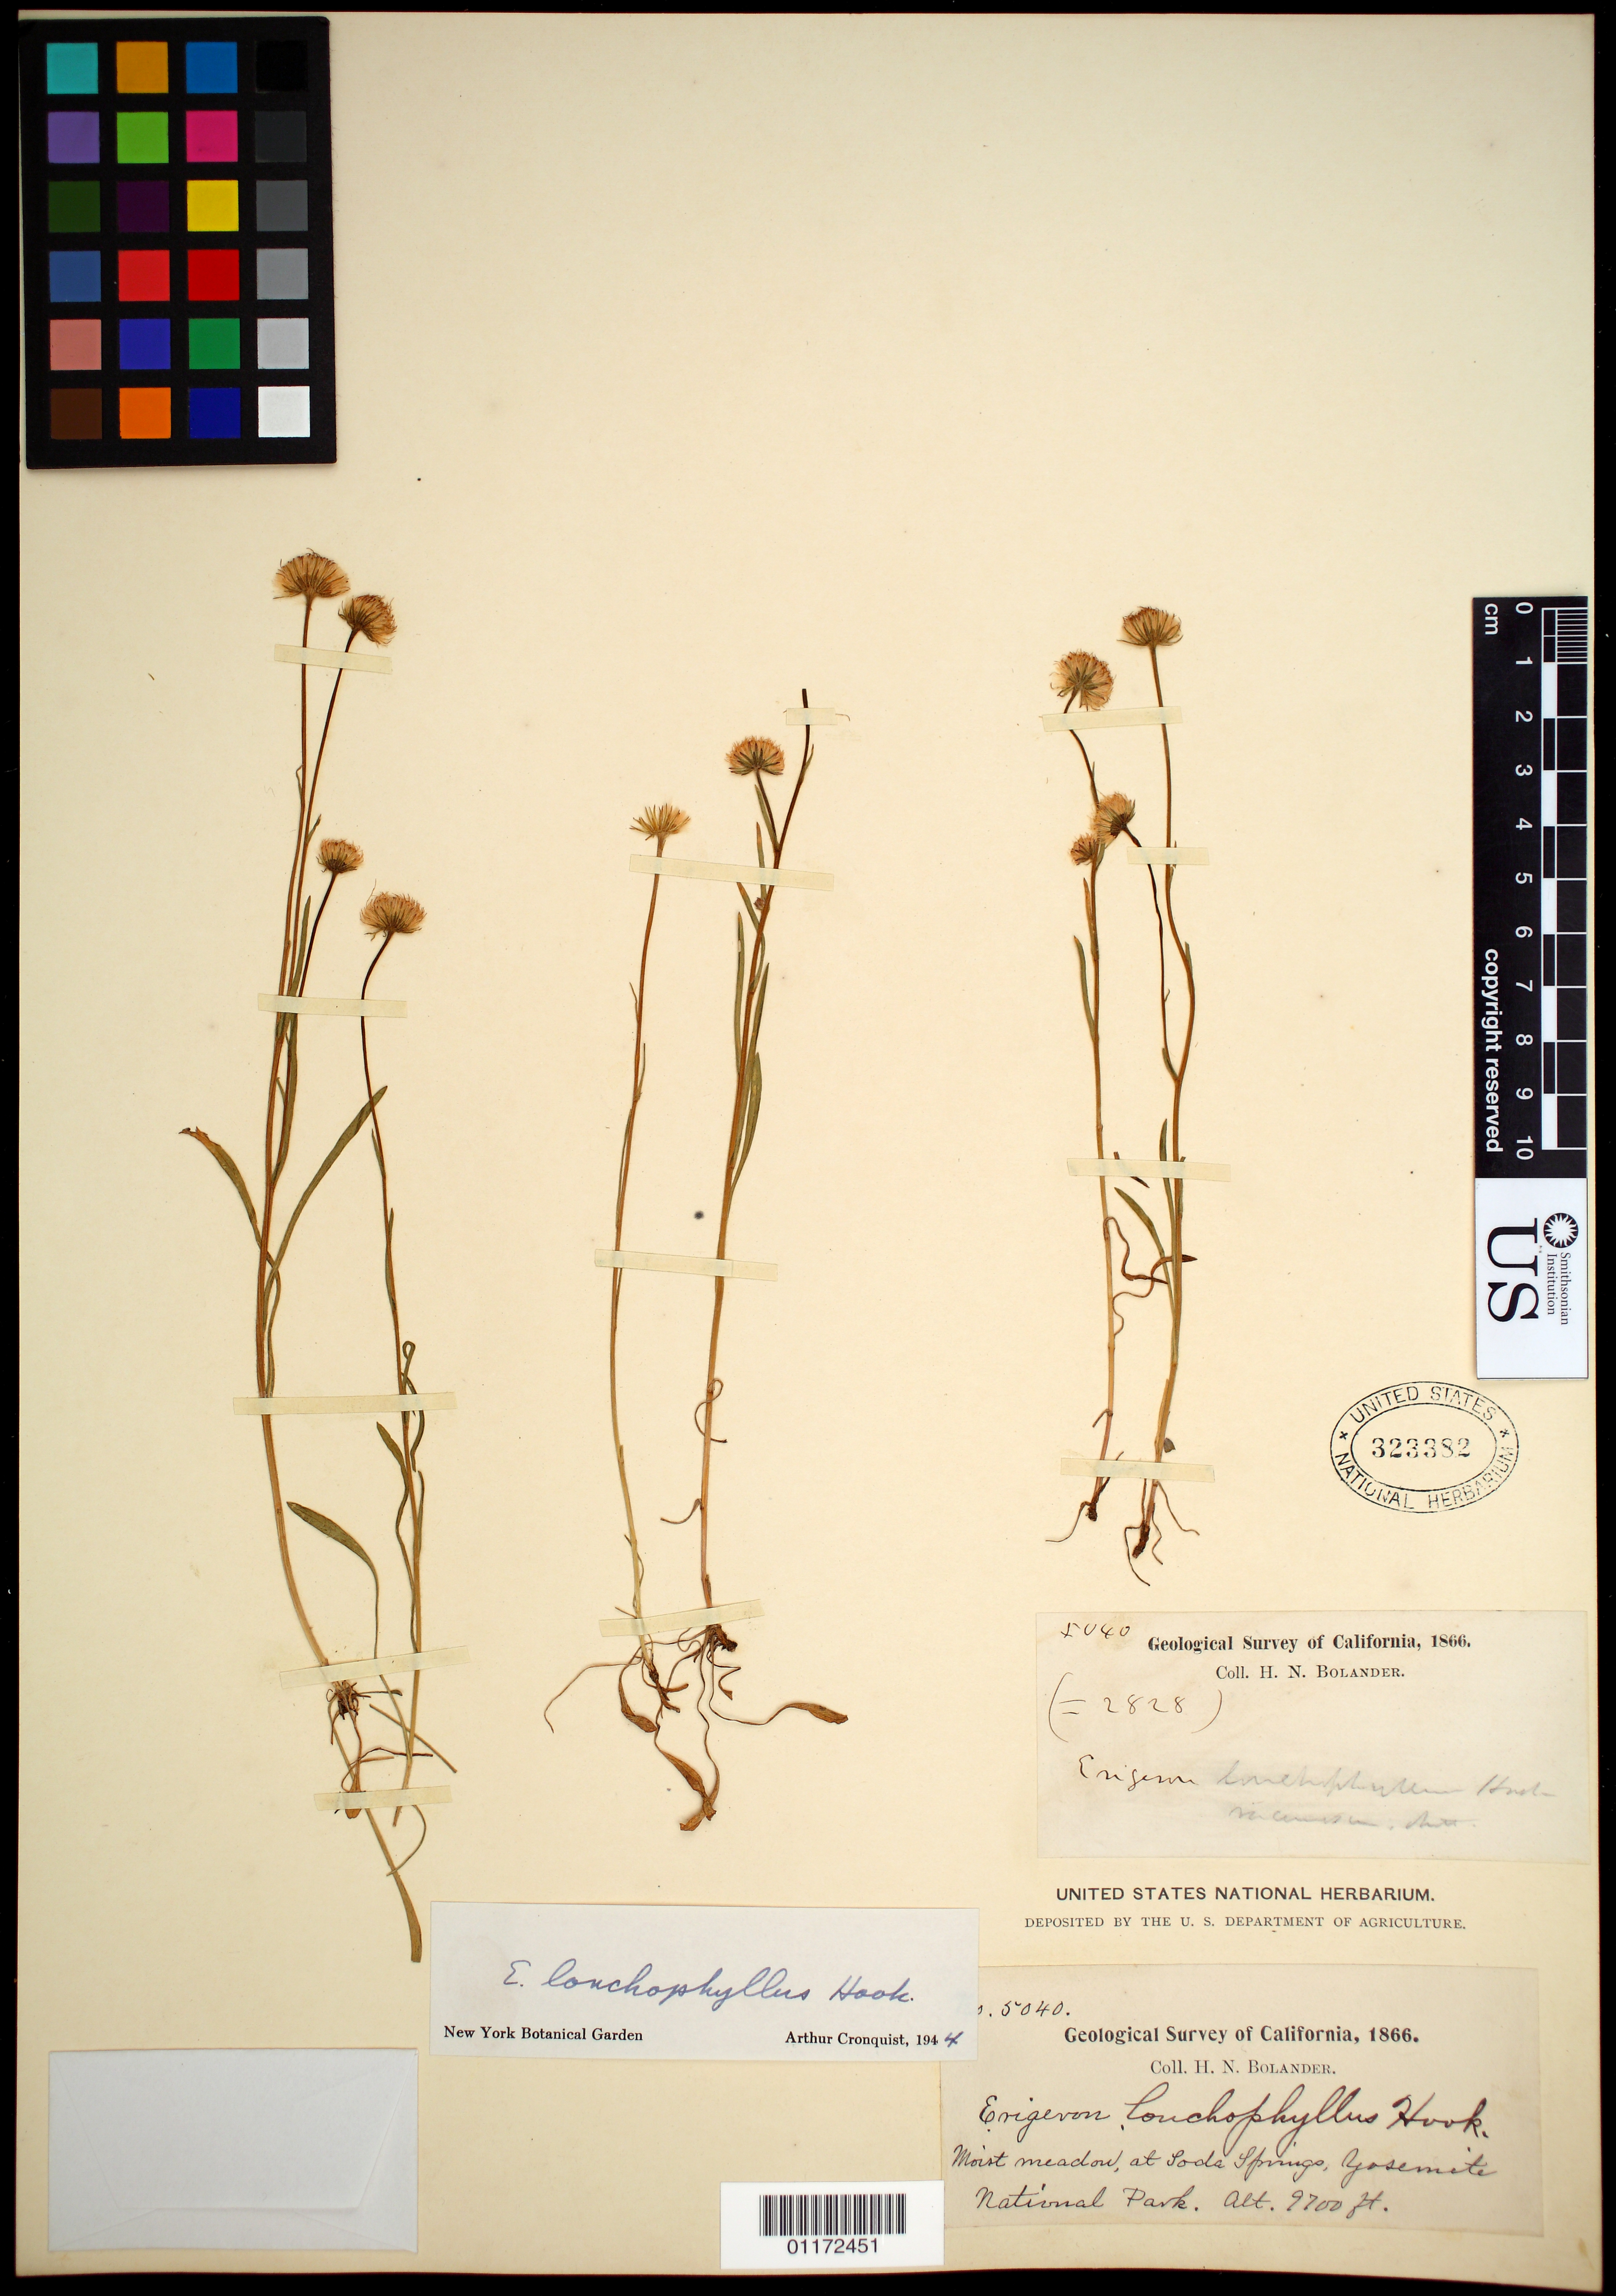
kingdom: Plantae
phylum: Tracheophyta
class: Magnoliopsida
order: Asterales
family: Asteraceae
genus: Erigeron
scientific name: Erigeron lonchophyllus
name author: Hook.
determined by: Cronquist, A. J.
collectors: H. Bolander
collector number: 5040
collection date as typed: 1866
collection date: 1866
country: United States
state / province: California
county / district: Mariposa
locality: moist meadow at Soda Springs, Yosemite National Park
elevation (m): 2957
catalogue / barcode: US 323382